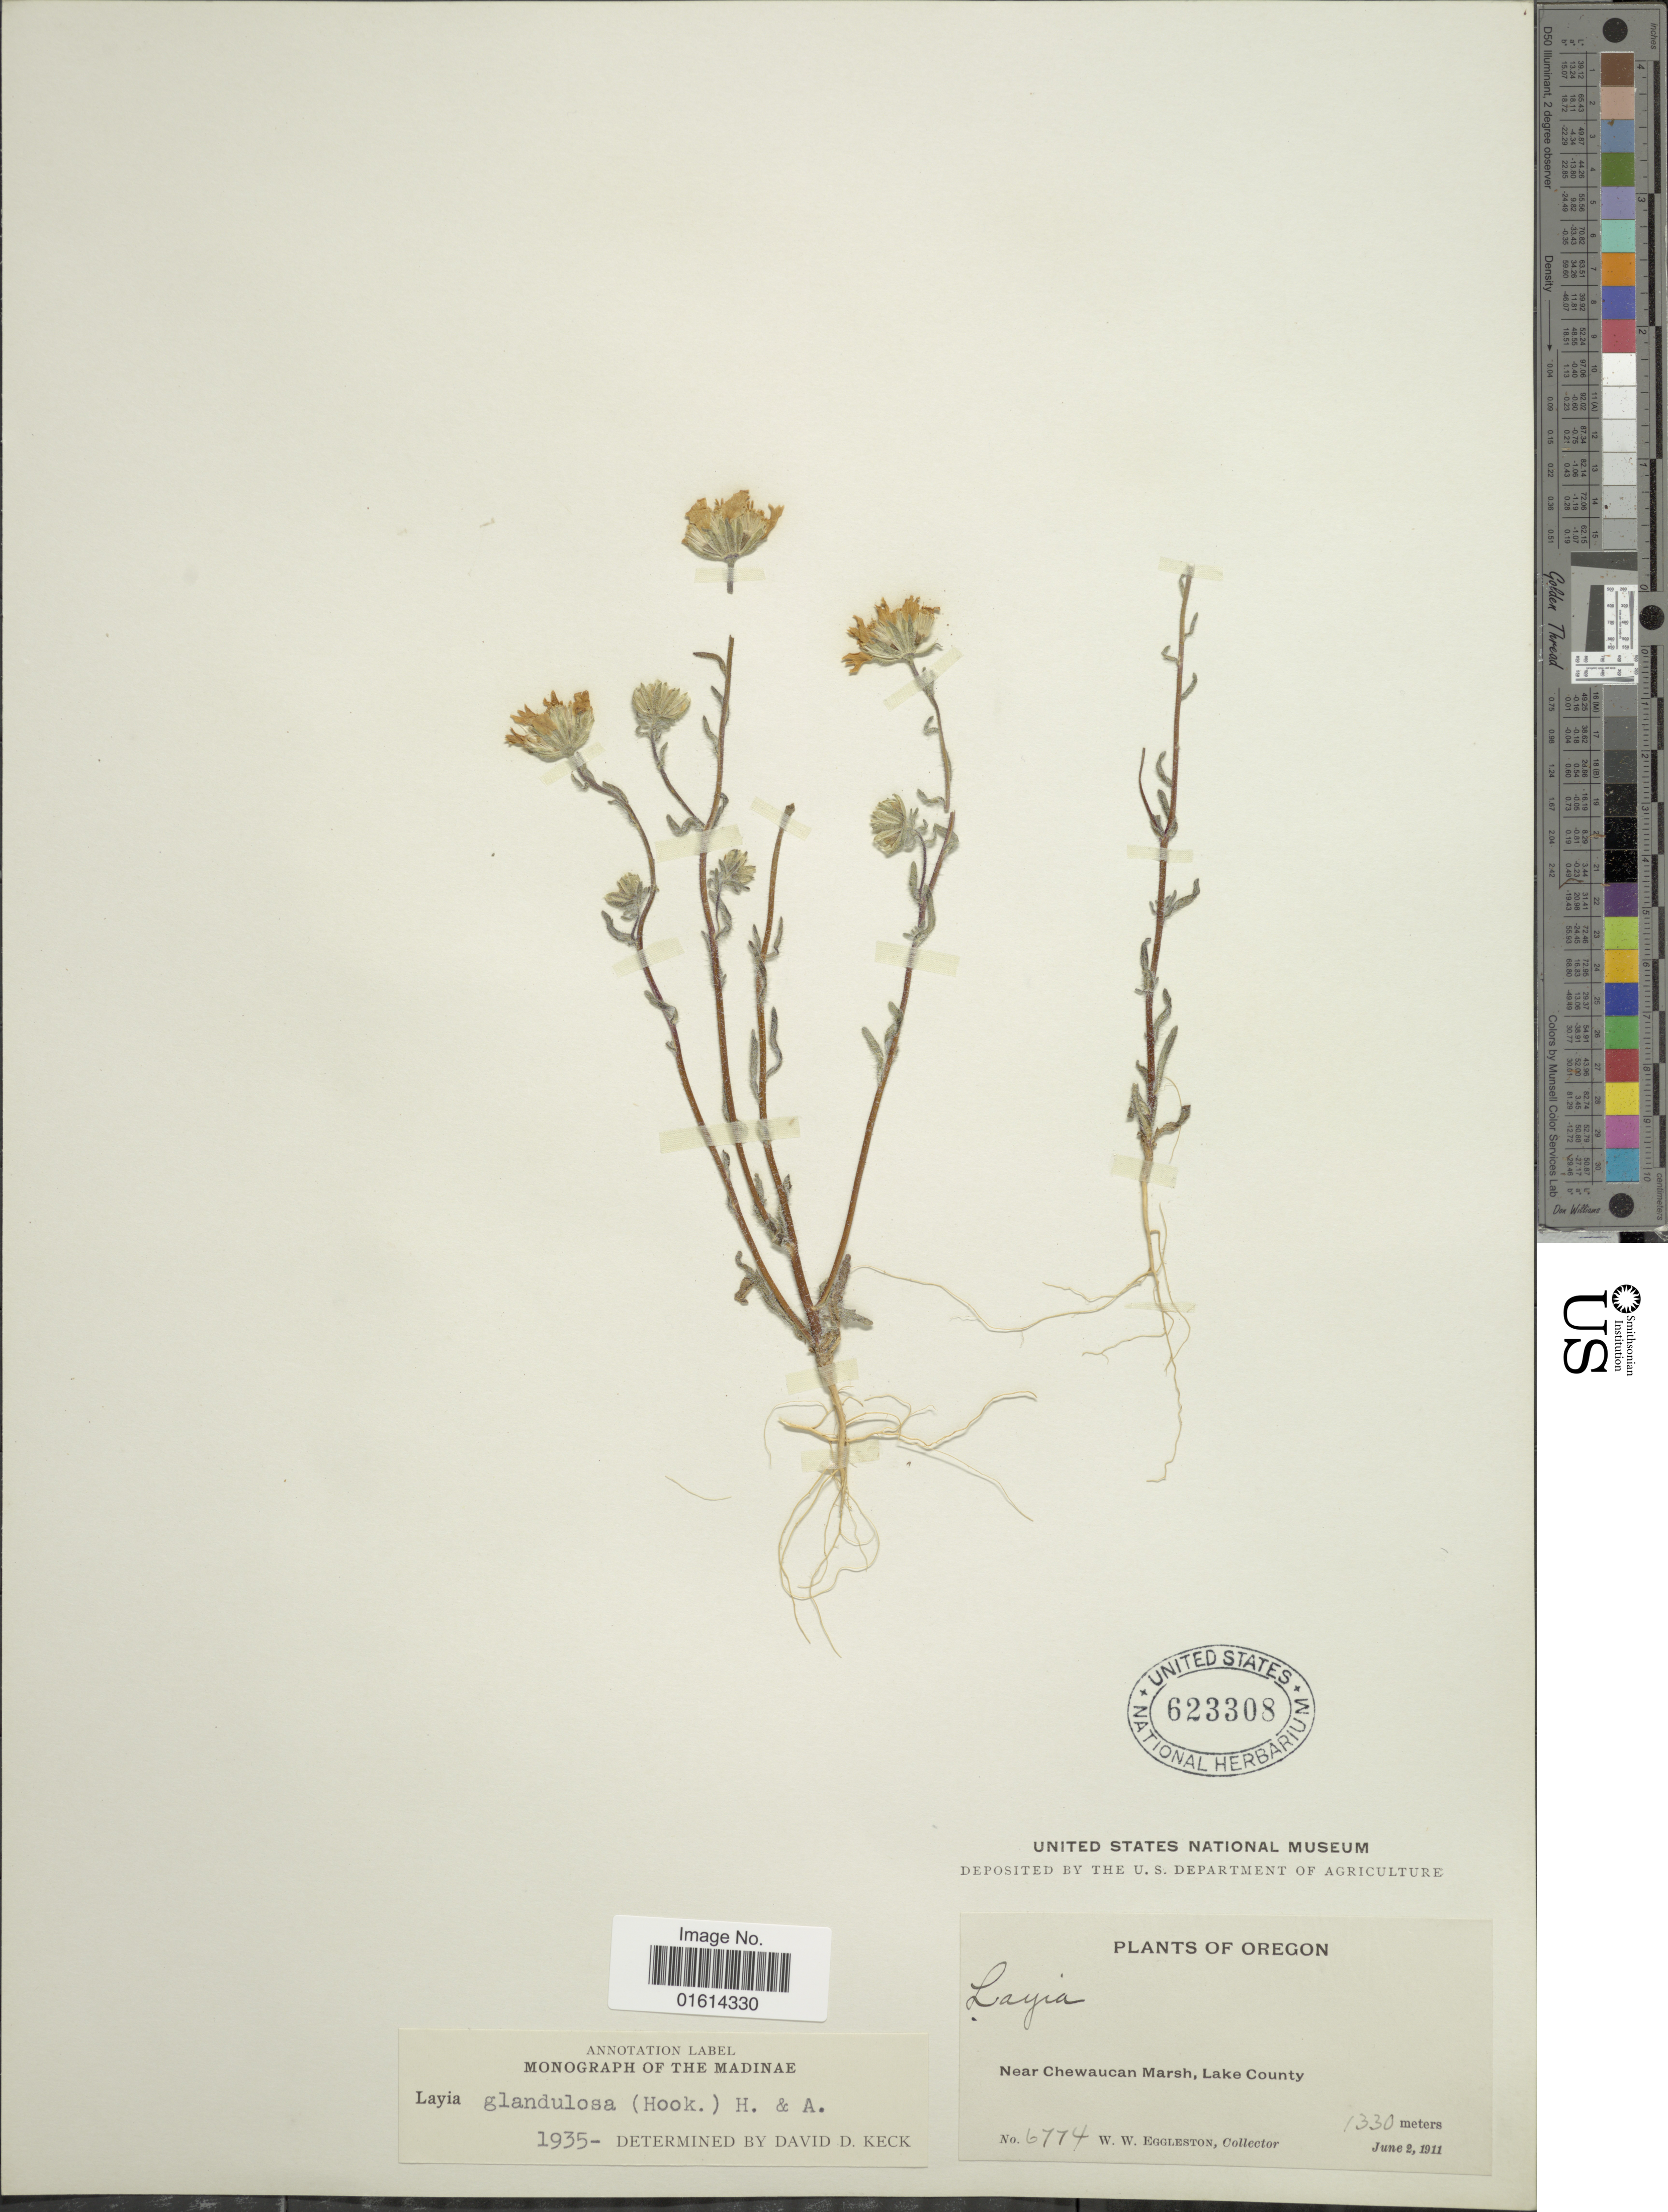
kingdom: Plantae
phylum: Tracheophyta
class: Magnoliopsida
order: Asterales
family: Asteraceae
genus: Layia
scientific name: Layia glandulosa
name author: Hook. & Arn.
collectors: W. W. Eggleston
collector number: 6774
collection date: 1911-06-02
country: United States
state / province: Oregon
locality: Near Chewaucan Marsh, Lake County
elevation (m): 1330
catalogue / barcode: US 623308